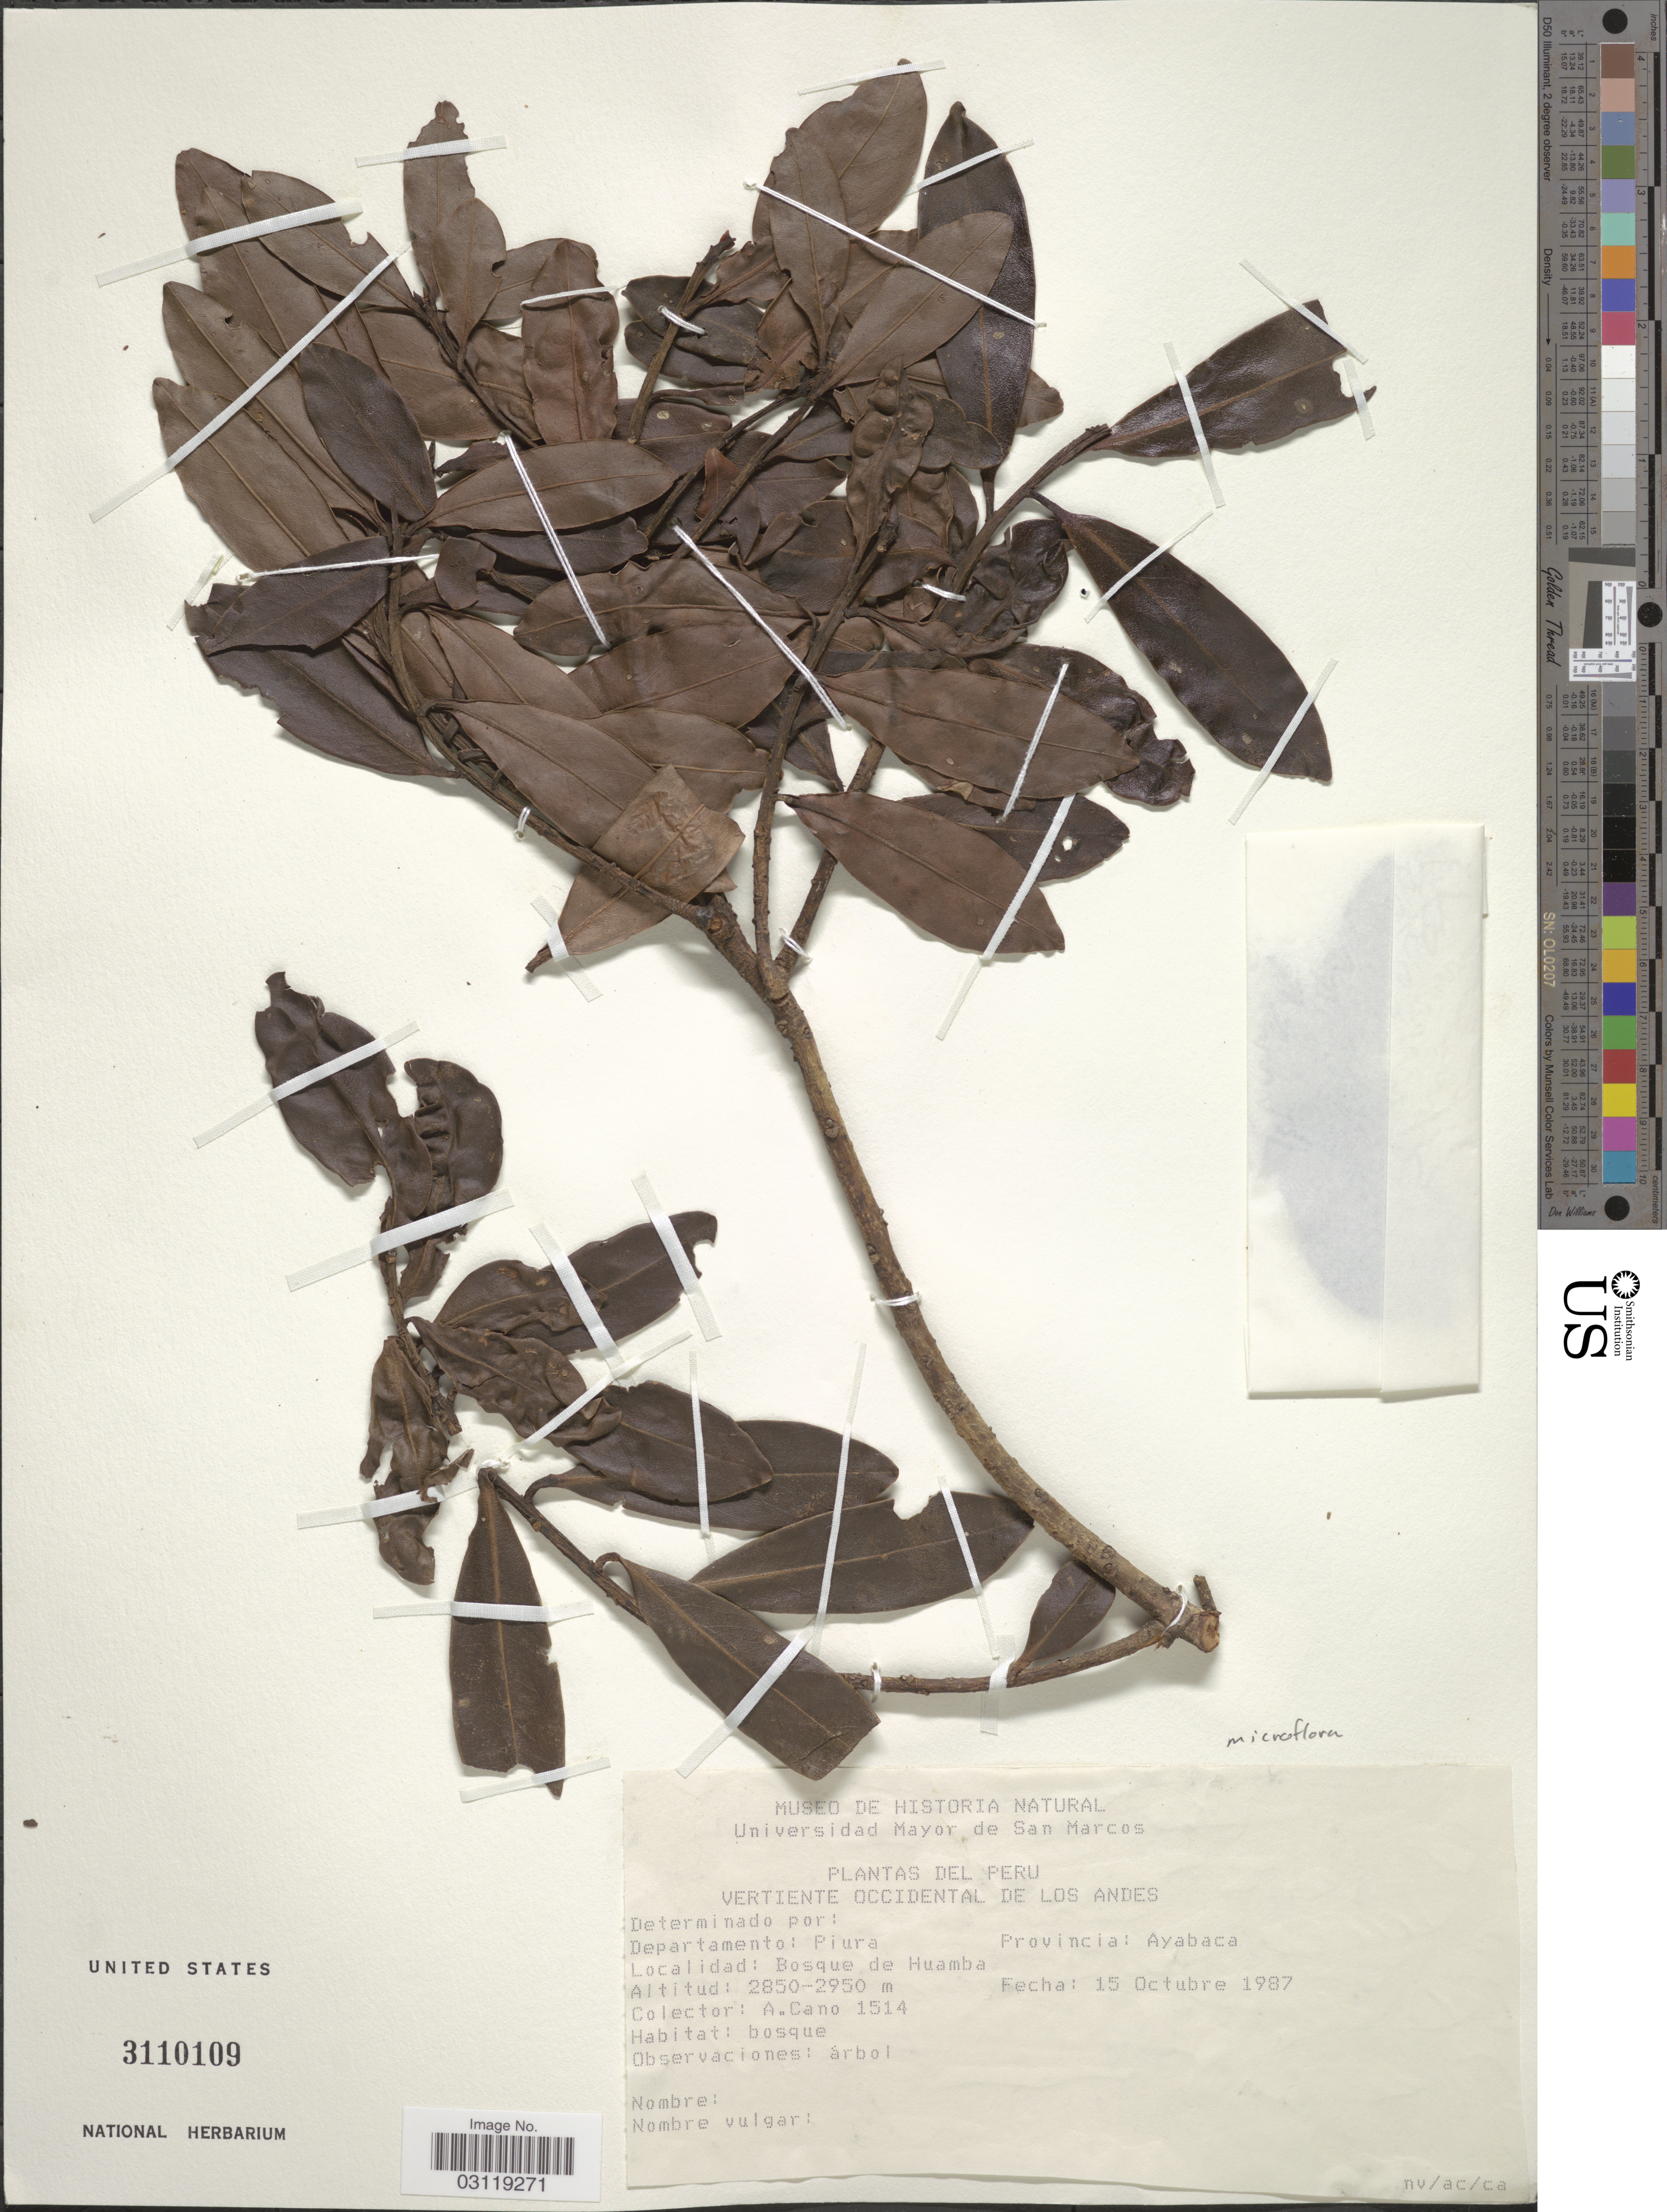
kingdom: Plantae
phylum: Tracheophyta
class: Magnoliopsida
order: Ericales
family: Primulaceae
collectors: A. Cano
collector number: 1514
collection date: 1987-10-15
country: Peru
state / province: Piura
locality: Vertiente Occidental de Los Andes. Departamento: Piura. Provincia: Ayabaca. Bosque de Huamba.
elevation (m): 2850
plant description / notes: Cited in publication as paratype of Myrsine minutiflora Pipoly; specimen apparently not annotated and filed in main herbarium as "indet."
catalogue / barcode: US 3110109